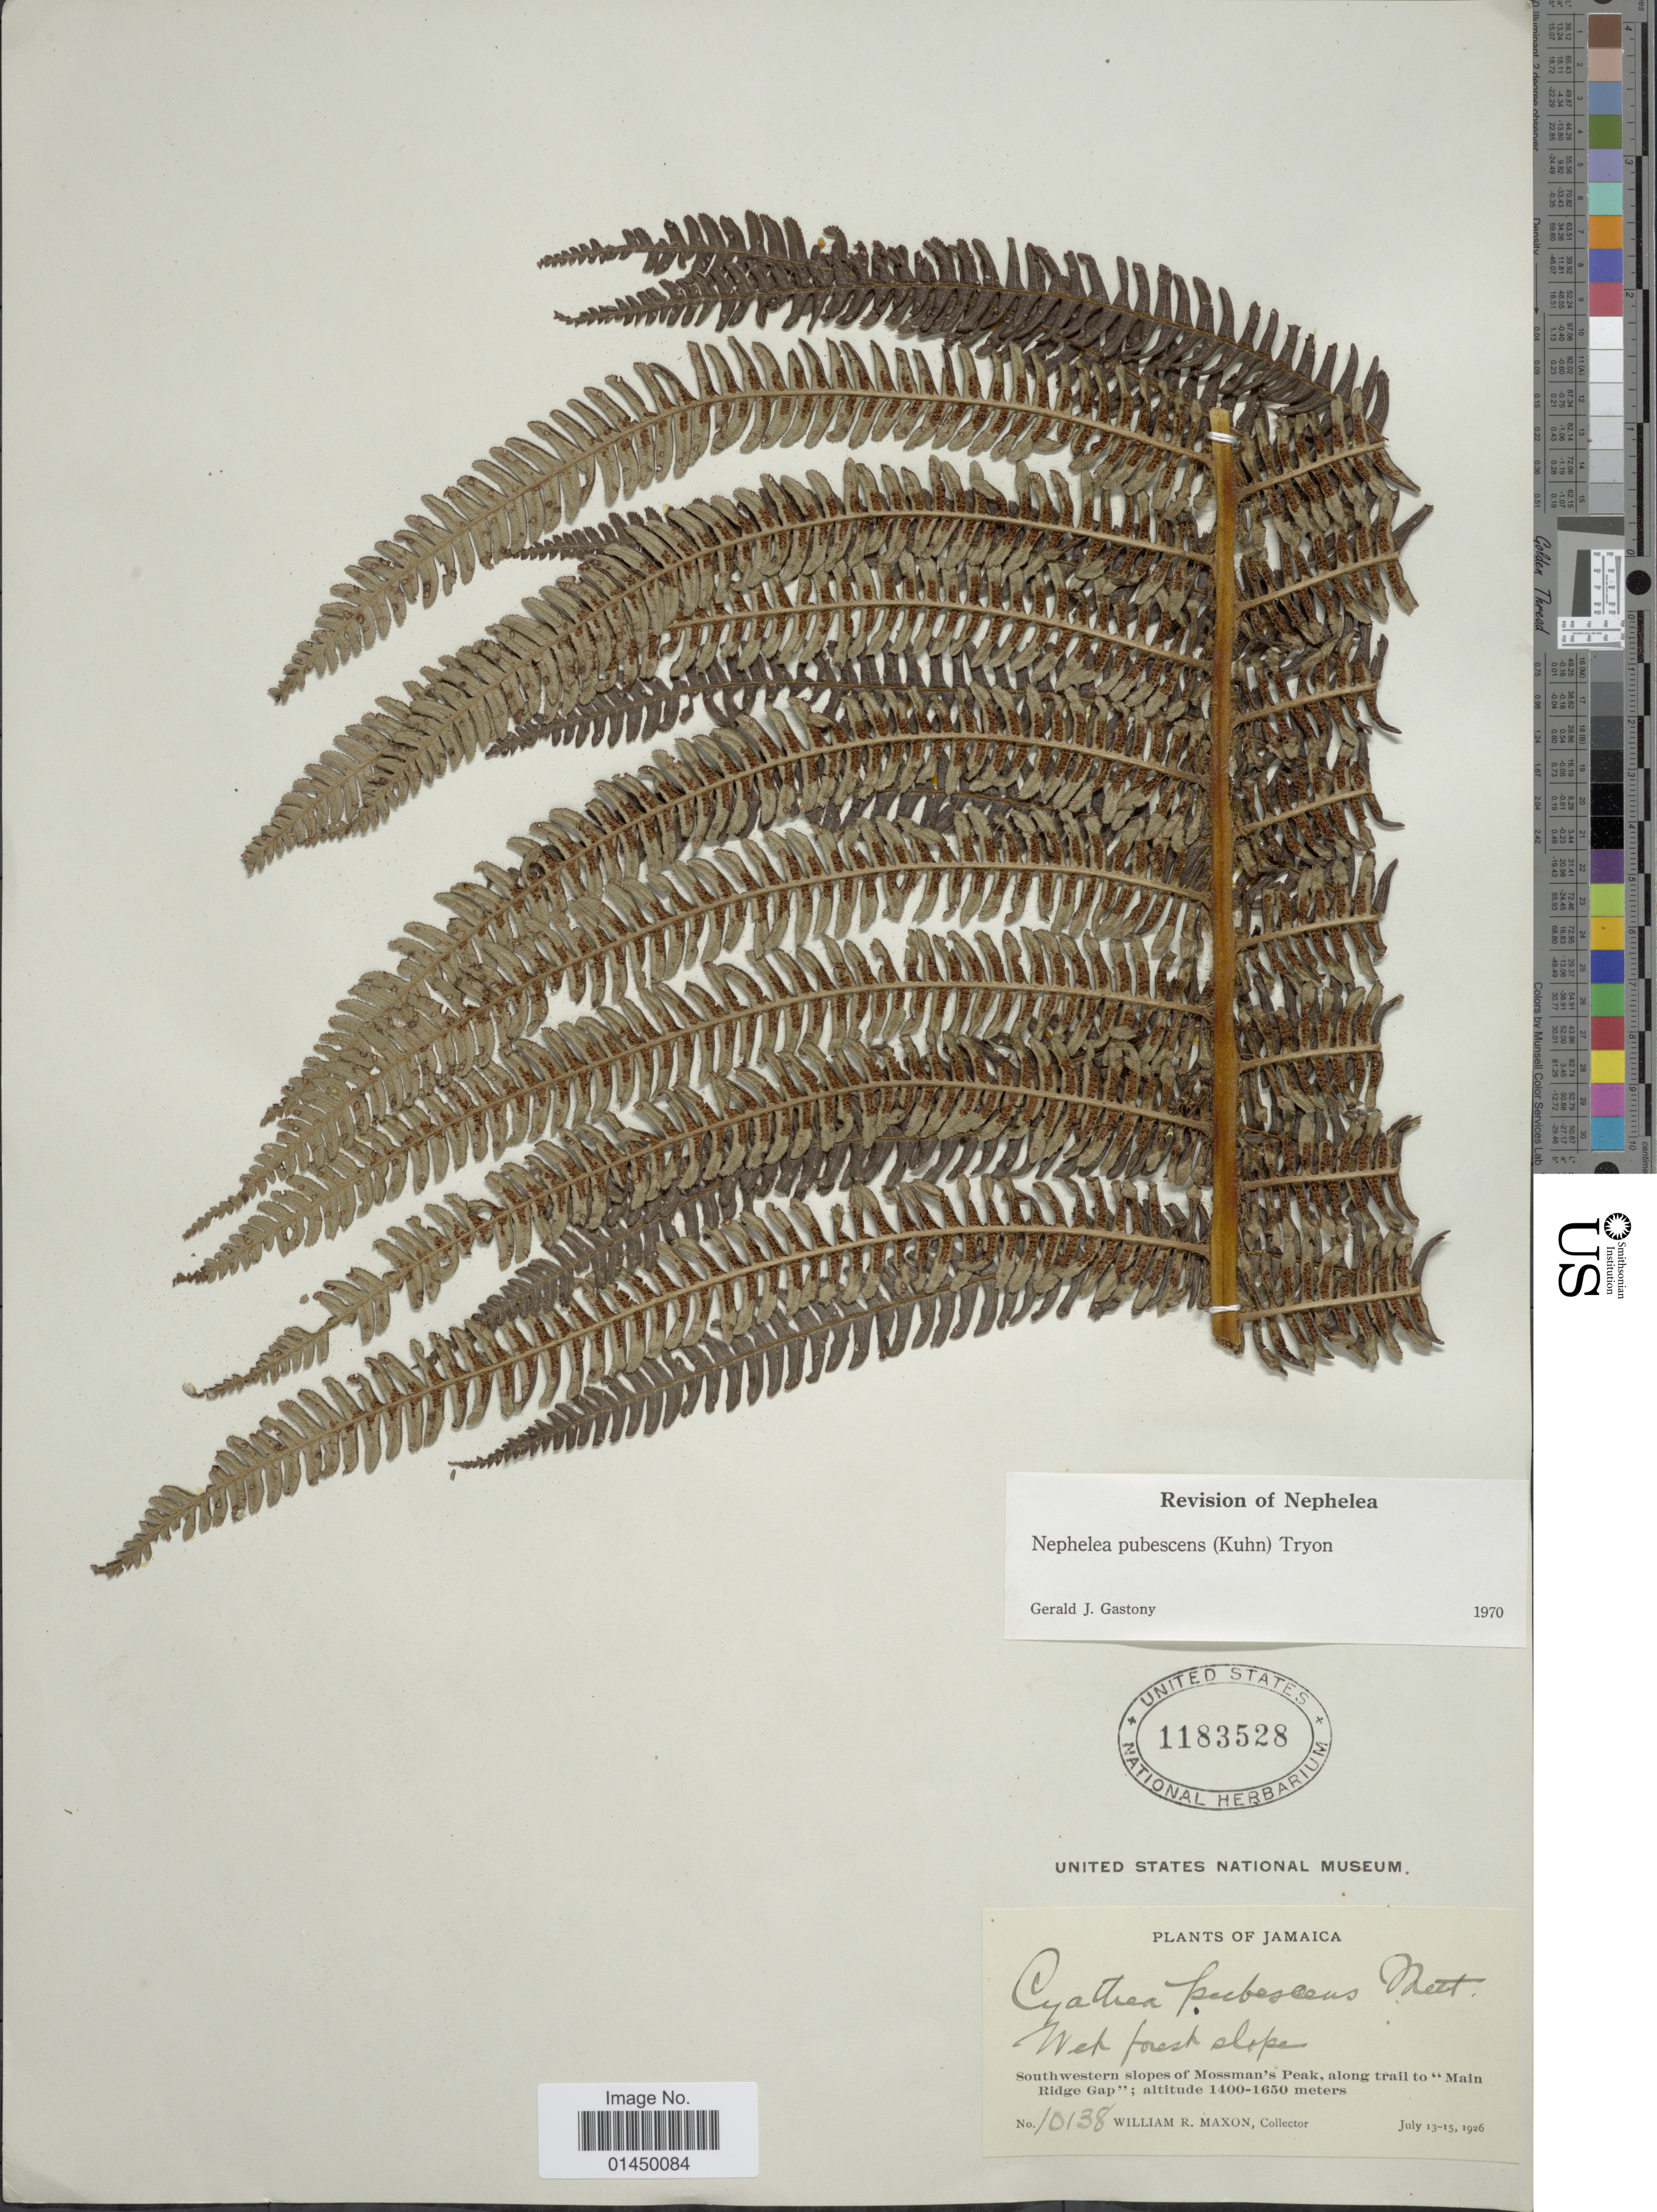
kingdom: Plantae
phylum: Tracheophyta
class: Polypodiopsida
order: Cyatheales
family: Cyatheaceae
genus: Cyathea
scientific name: Cyathea bipinnatifida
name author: (Baker) Domin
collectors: W. R. Maxon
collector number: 10138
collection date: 1926-07-13/1926-07-15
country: Jamaica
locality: Southwestern slopes of Mossman's Peak, along trail to "Main Ridge Gap"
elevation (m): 1400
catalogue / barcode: US 1183528